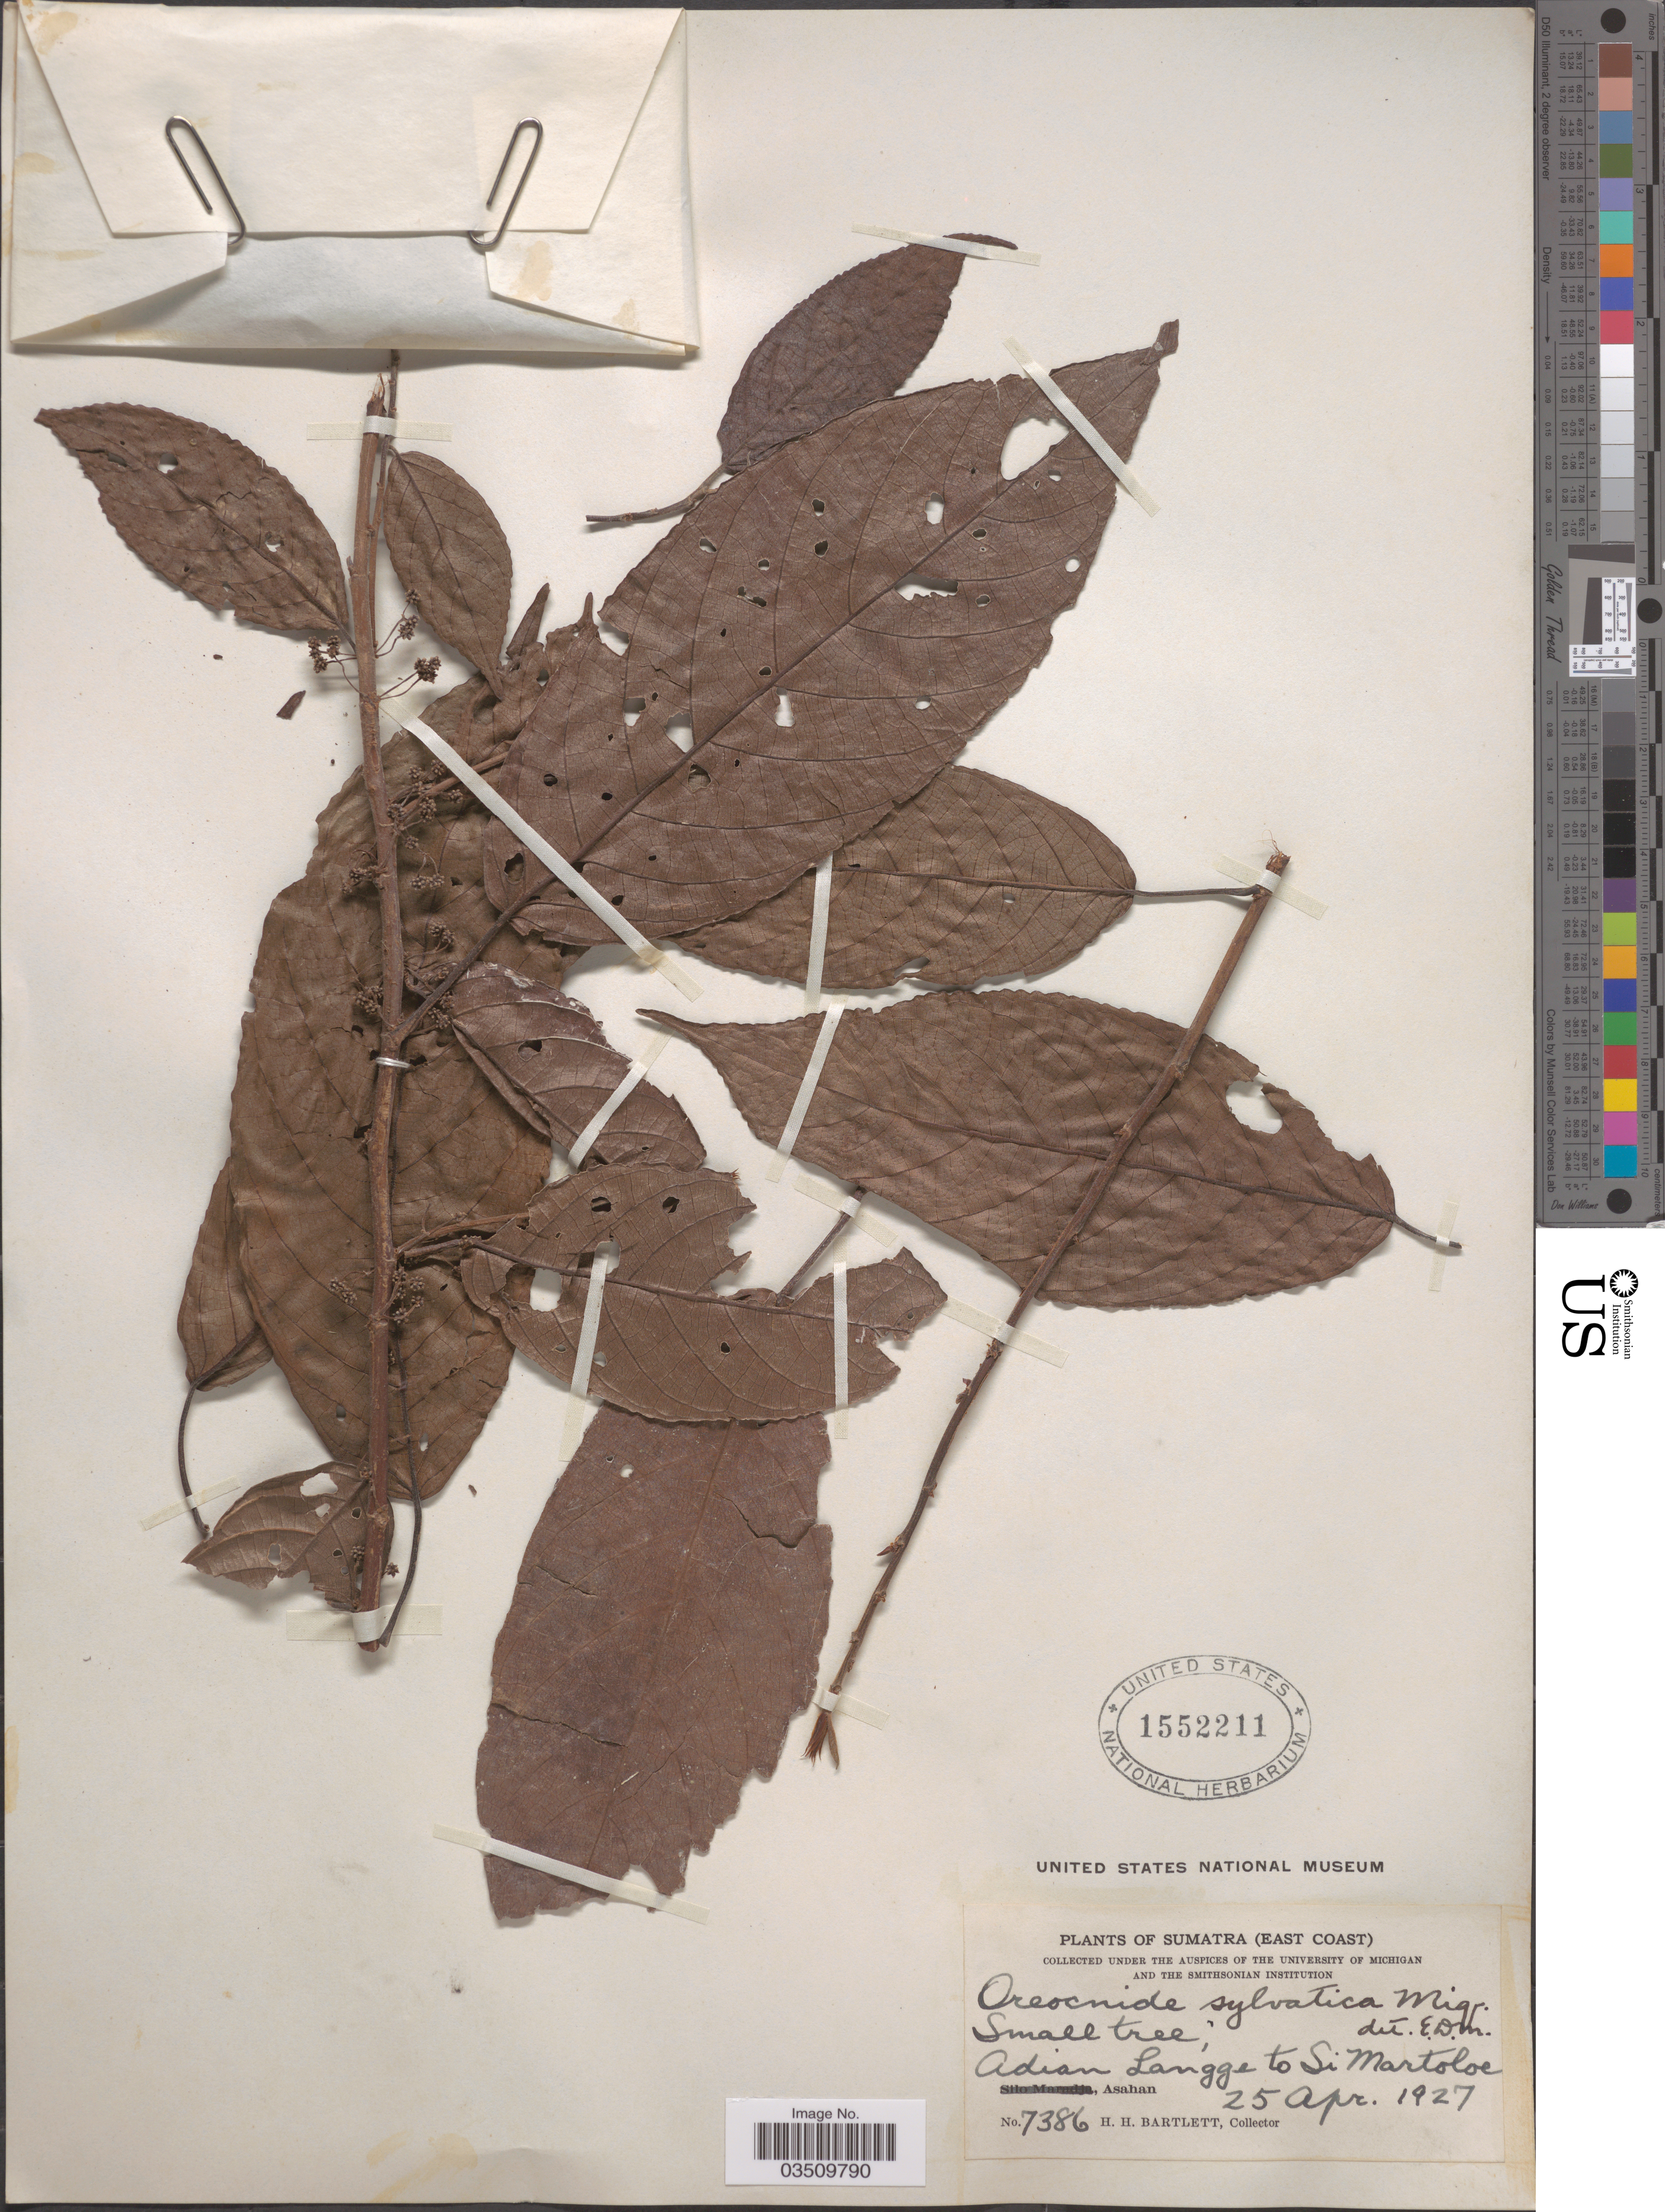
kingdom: Plantae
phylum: Tracheophyta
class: Magnoliopsida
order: Rosales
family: Urticaceae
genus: Oreocnide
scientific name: Oreocnide rubescens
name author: (Blume) Miq.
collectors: H. H. Bartlett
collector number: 7386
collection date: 1927-04-25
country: Indonesia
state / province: Sumatra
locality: (East Coast). Adian Lannge to Si Martoloe, Asahan.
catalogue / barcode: US 1552211